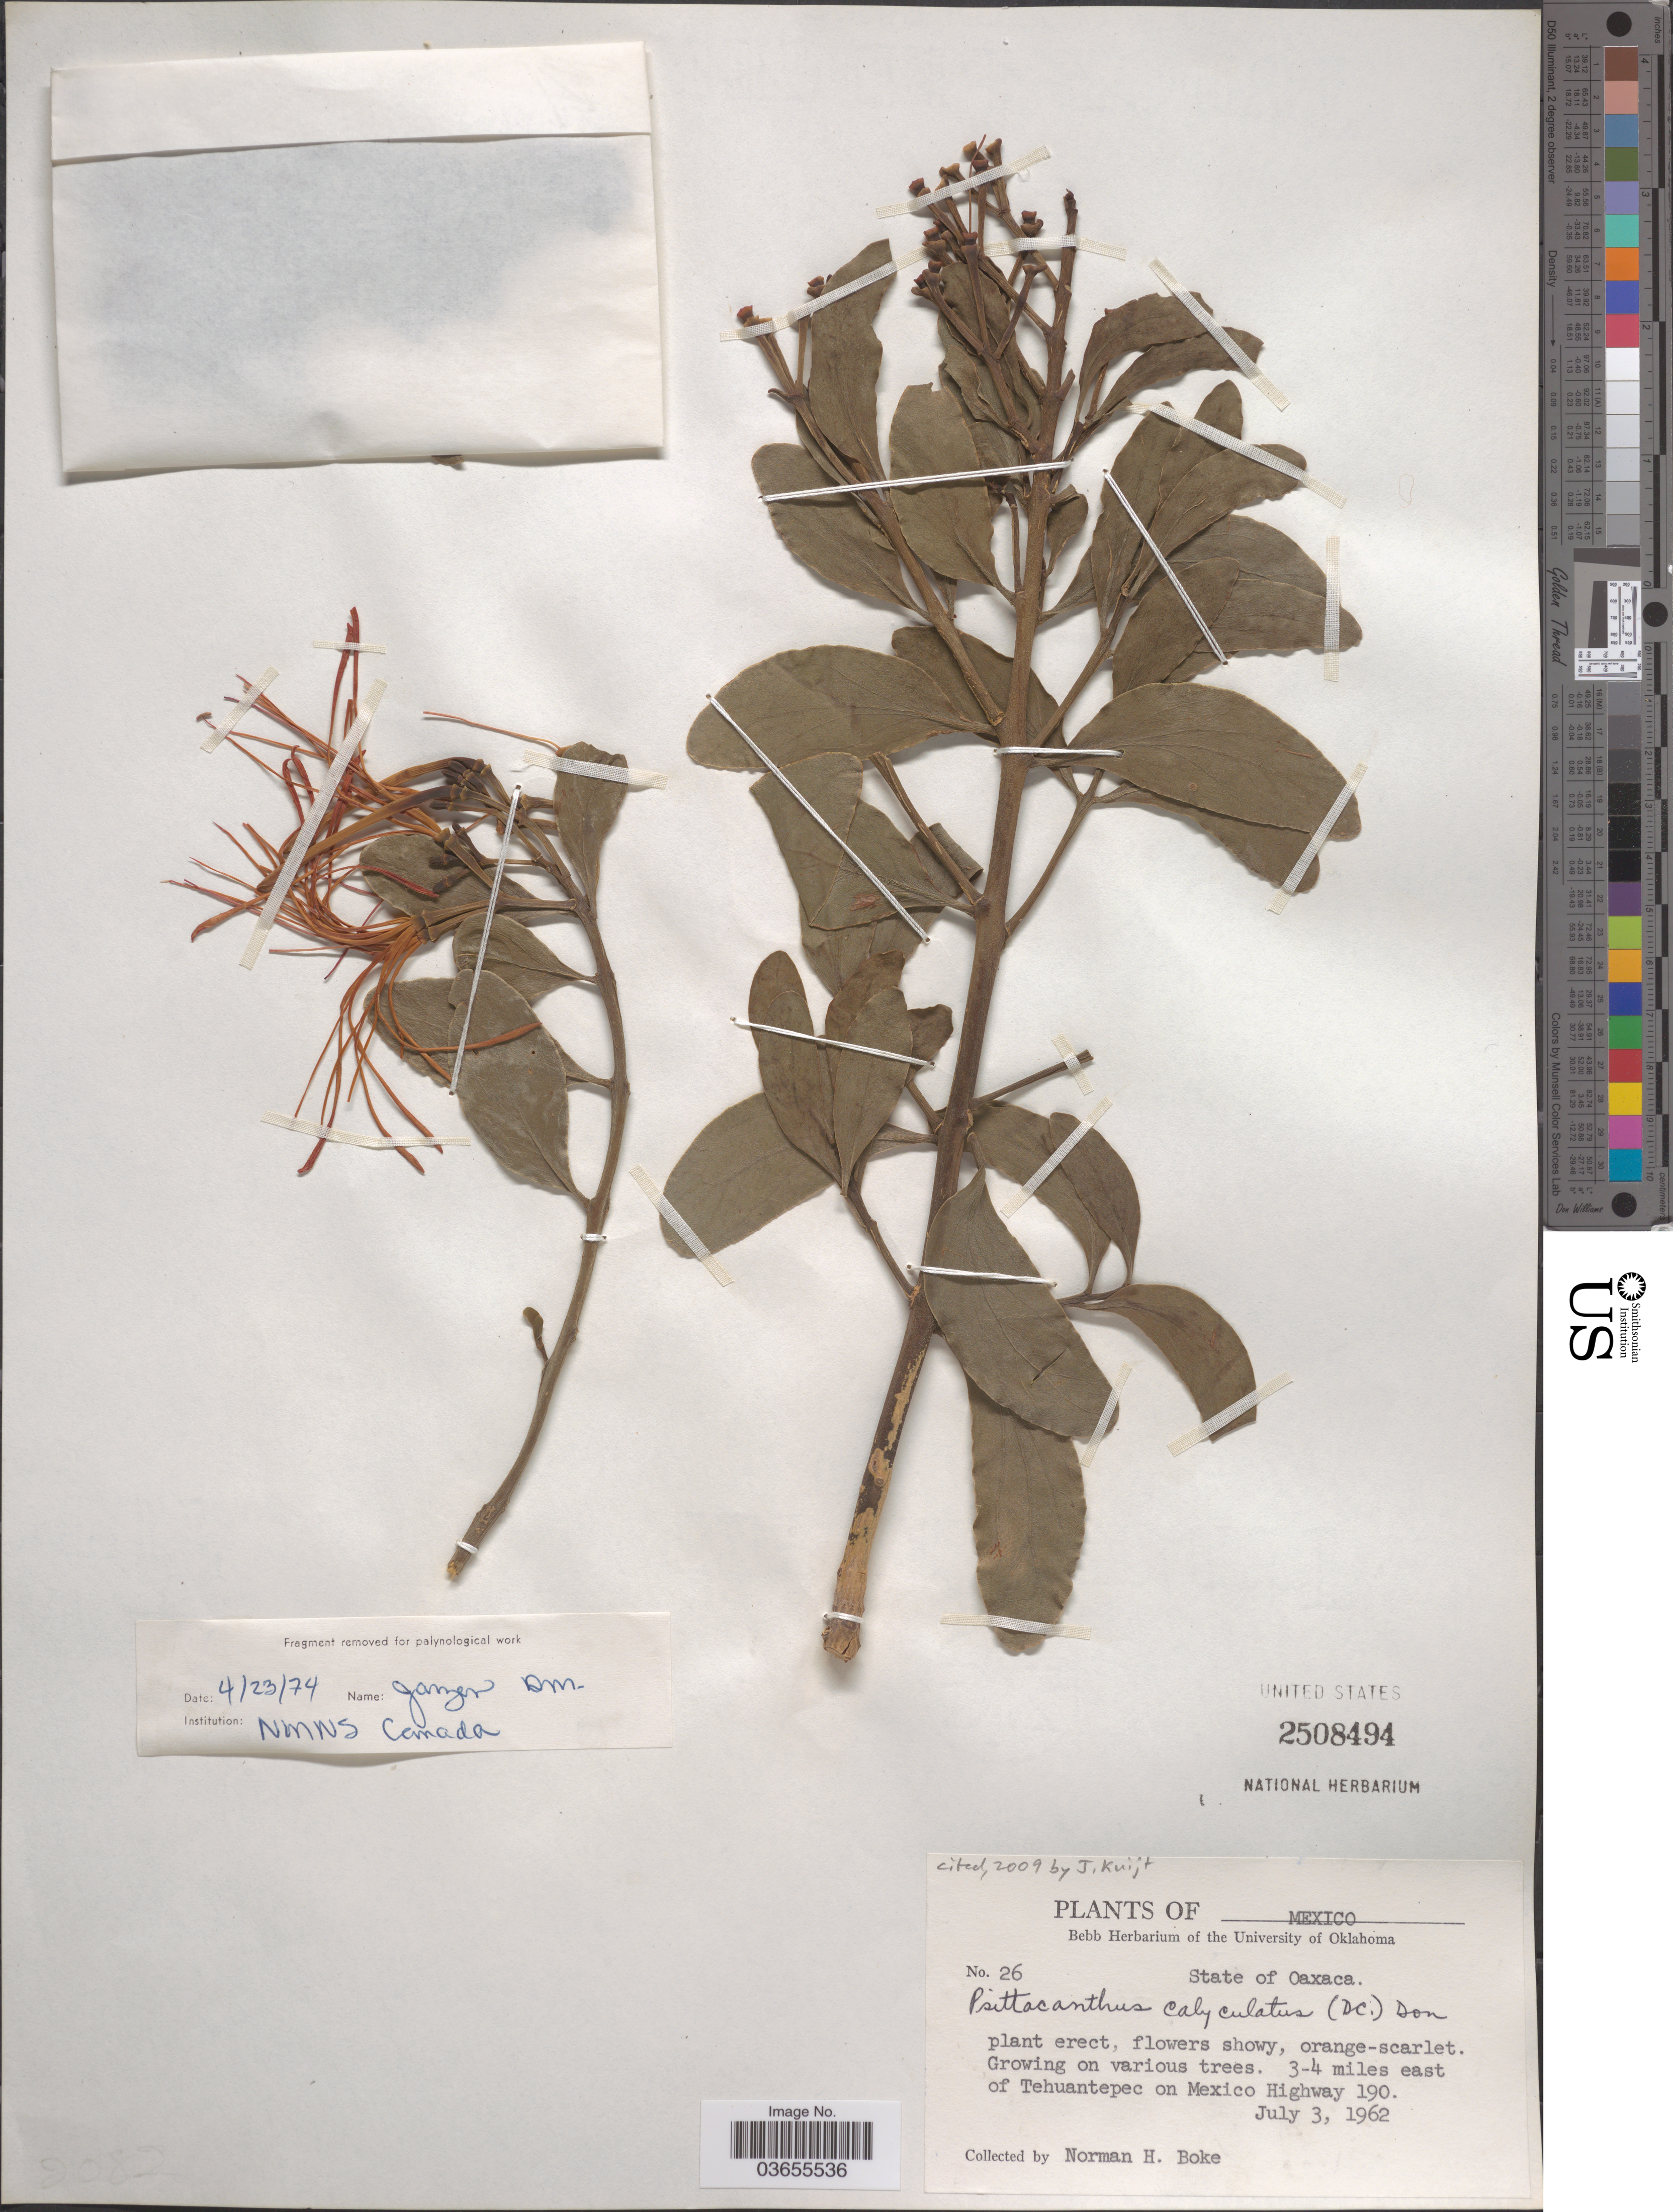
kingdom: Plantae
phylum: Tracheophyta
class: Magnoliopsida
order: Santalales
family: Loranthaceae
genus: Psittacanthus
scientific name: Psittacanthus calyculatus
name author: (DC.) G. Don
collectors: N. Boke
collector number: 26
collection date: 1962-07-03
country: Mexico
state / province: Oaxaca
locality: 3-4 miles east of Tehuantepec on Mexico Highway 190.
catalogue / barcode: US 2508494